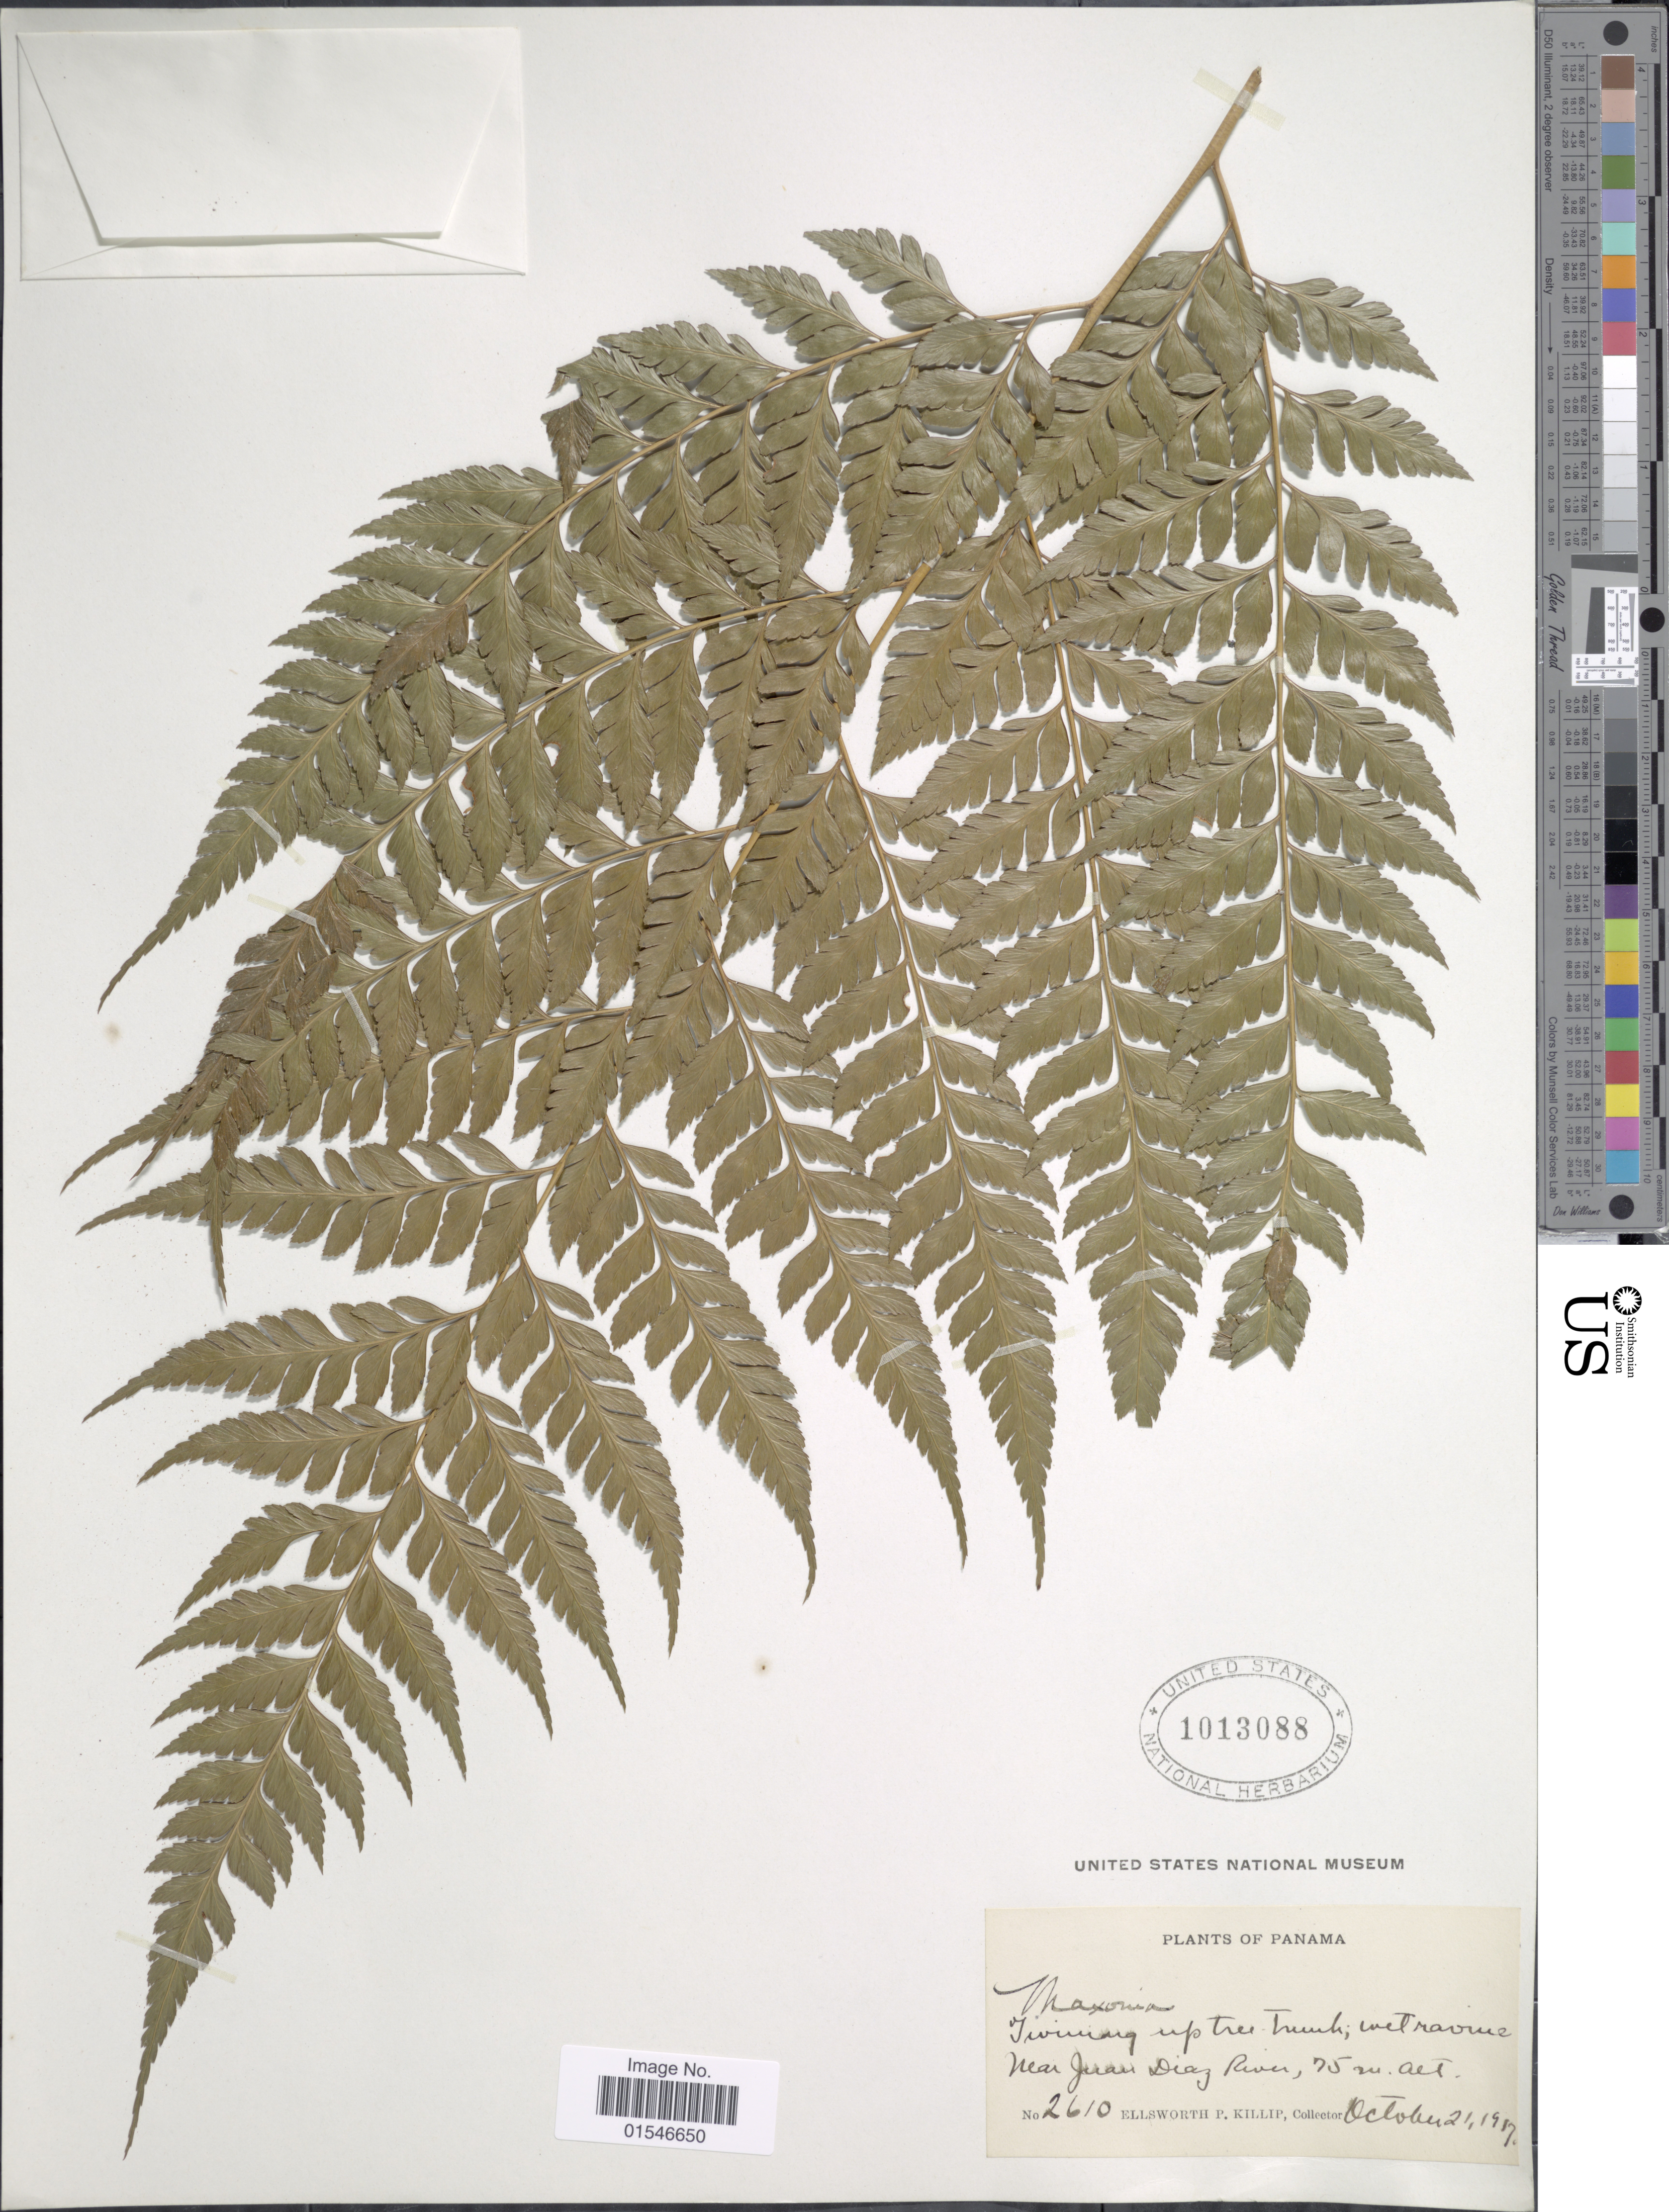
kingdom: Plantae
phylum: Tracheophyta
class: Polypodiopsida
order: Polypodiales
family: Dryopteridaceae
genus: Maxonia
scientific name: Maxonia apiifolia var. dualis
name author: (Donn. Sm.) C. Chr.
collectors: E. P. Killip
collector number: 2610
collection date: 1917-10-21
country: Panama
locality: Wet ravine near Juan Diaz River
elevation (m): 75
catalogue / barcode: US 1013088